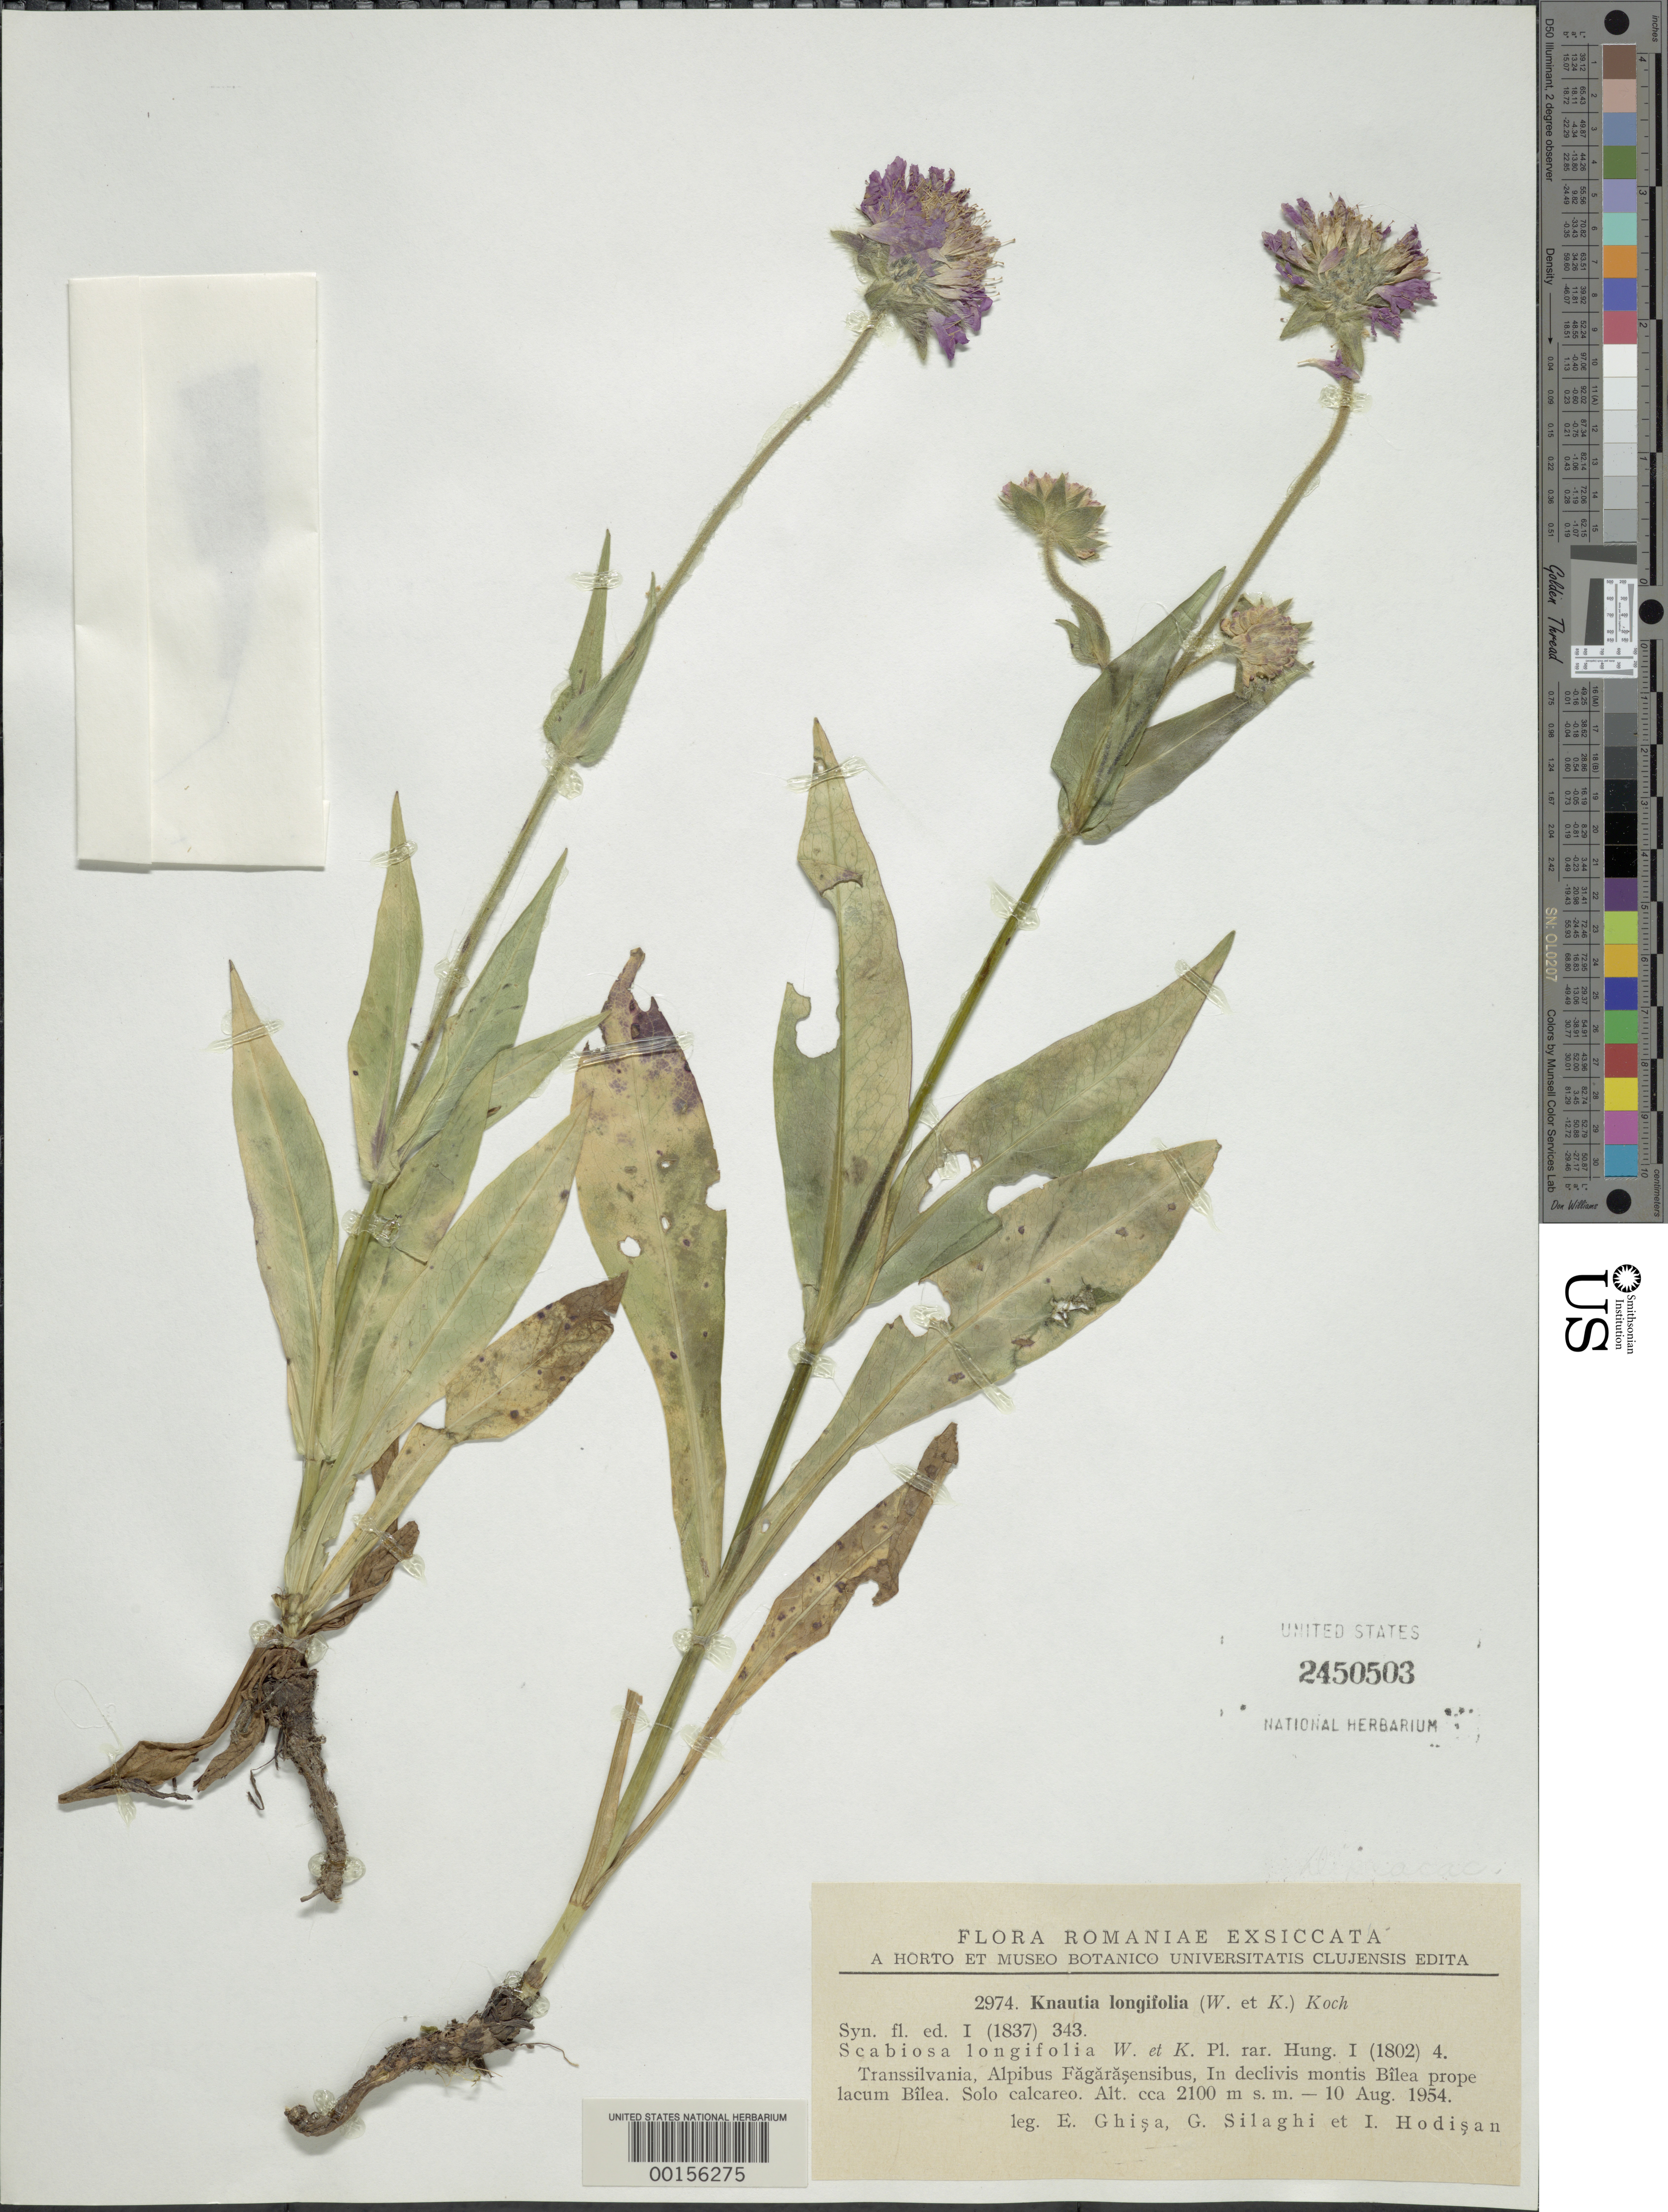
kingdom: Plantae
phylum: Tracheophyta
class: Magnoliopsida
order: Dipsacales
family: Caprifoliaceae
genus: Knautia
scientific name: Knautia longifolia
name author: (Waldst. & Kit.) W.D.J. Koch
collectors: E. Ghisa, G. Sinaghi & I. Hodisan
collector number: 2974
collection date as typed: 10 Aug 1954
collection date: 1954-08-10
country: Romania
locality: Transsilvania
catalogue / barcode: US 2450503